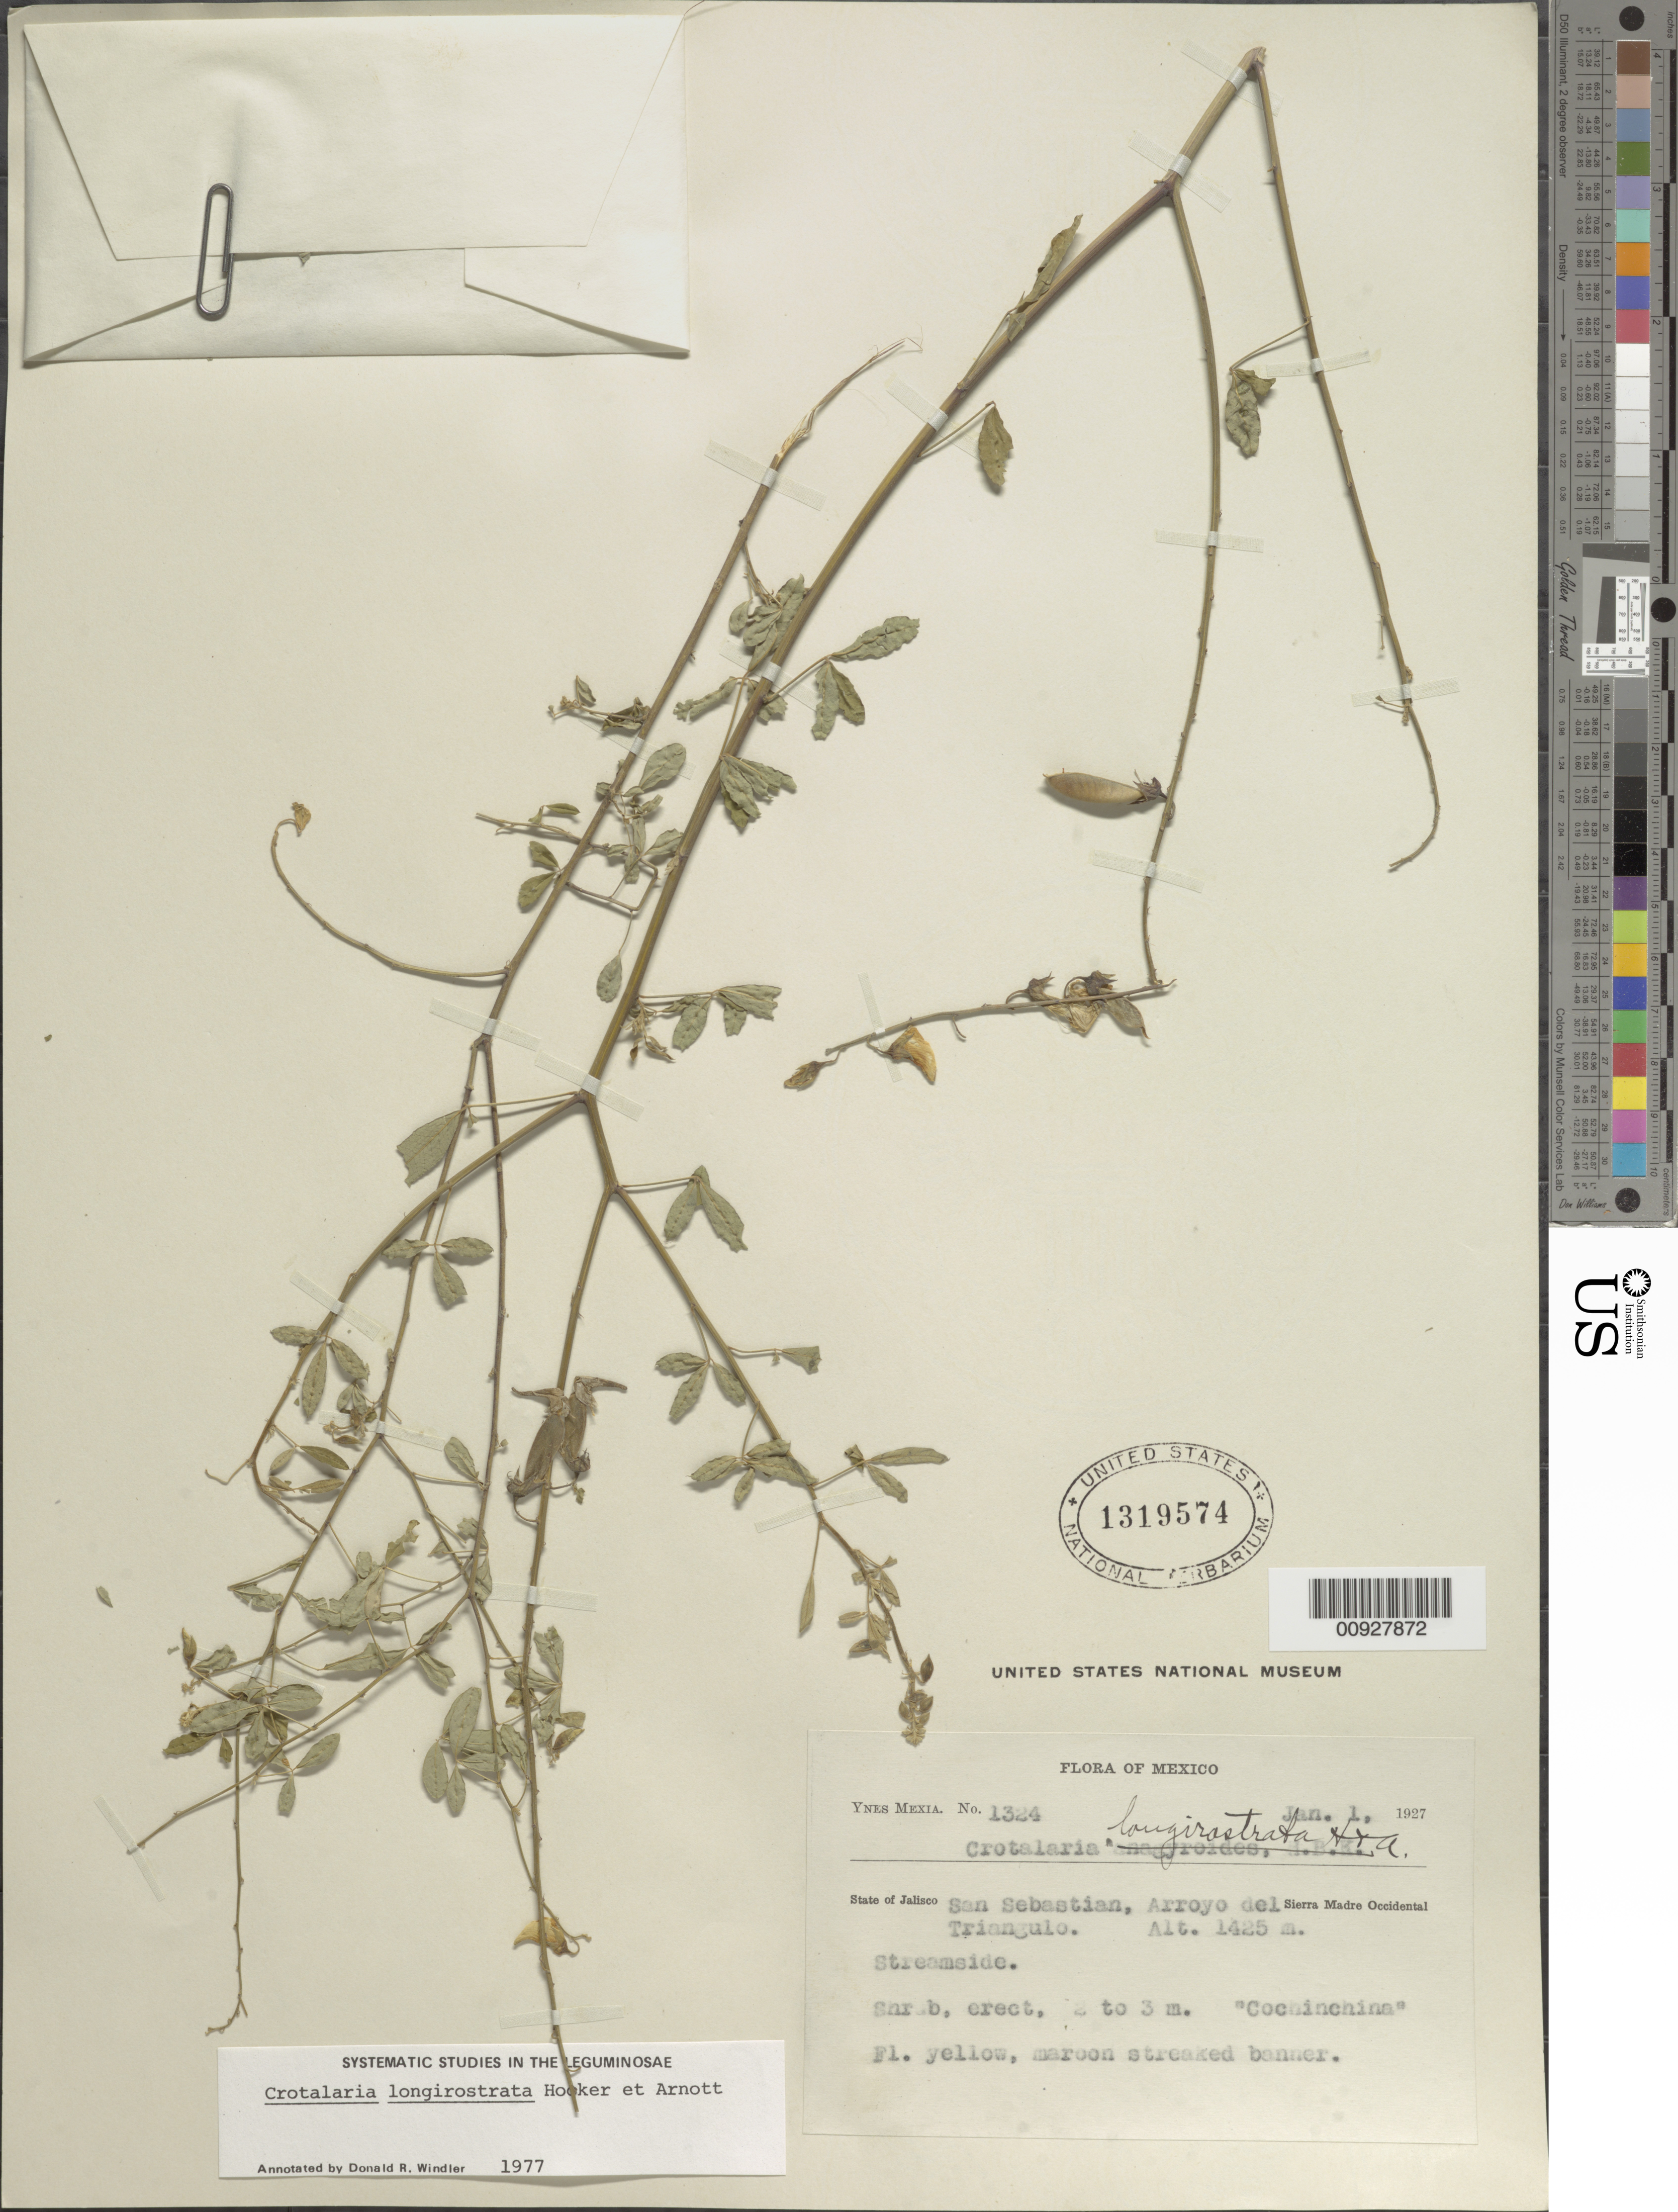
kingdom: Plantae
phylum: Tracheophyta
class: Magnoliopsida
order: Fabales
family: Fabaceae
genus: Crotalaria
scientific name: Crotalaria longirostrata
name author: Hook. & Arn.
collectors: Y. Mexia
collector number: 1324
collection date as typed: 01 Jan 1927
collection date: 1927-01-01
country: Mexico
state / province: Jalisco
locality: State of Jalisco: San Sebastian, Arroyo del Triángulo. Sierra Madre Occidental.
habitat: Streamside.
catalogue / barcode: US 1319574